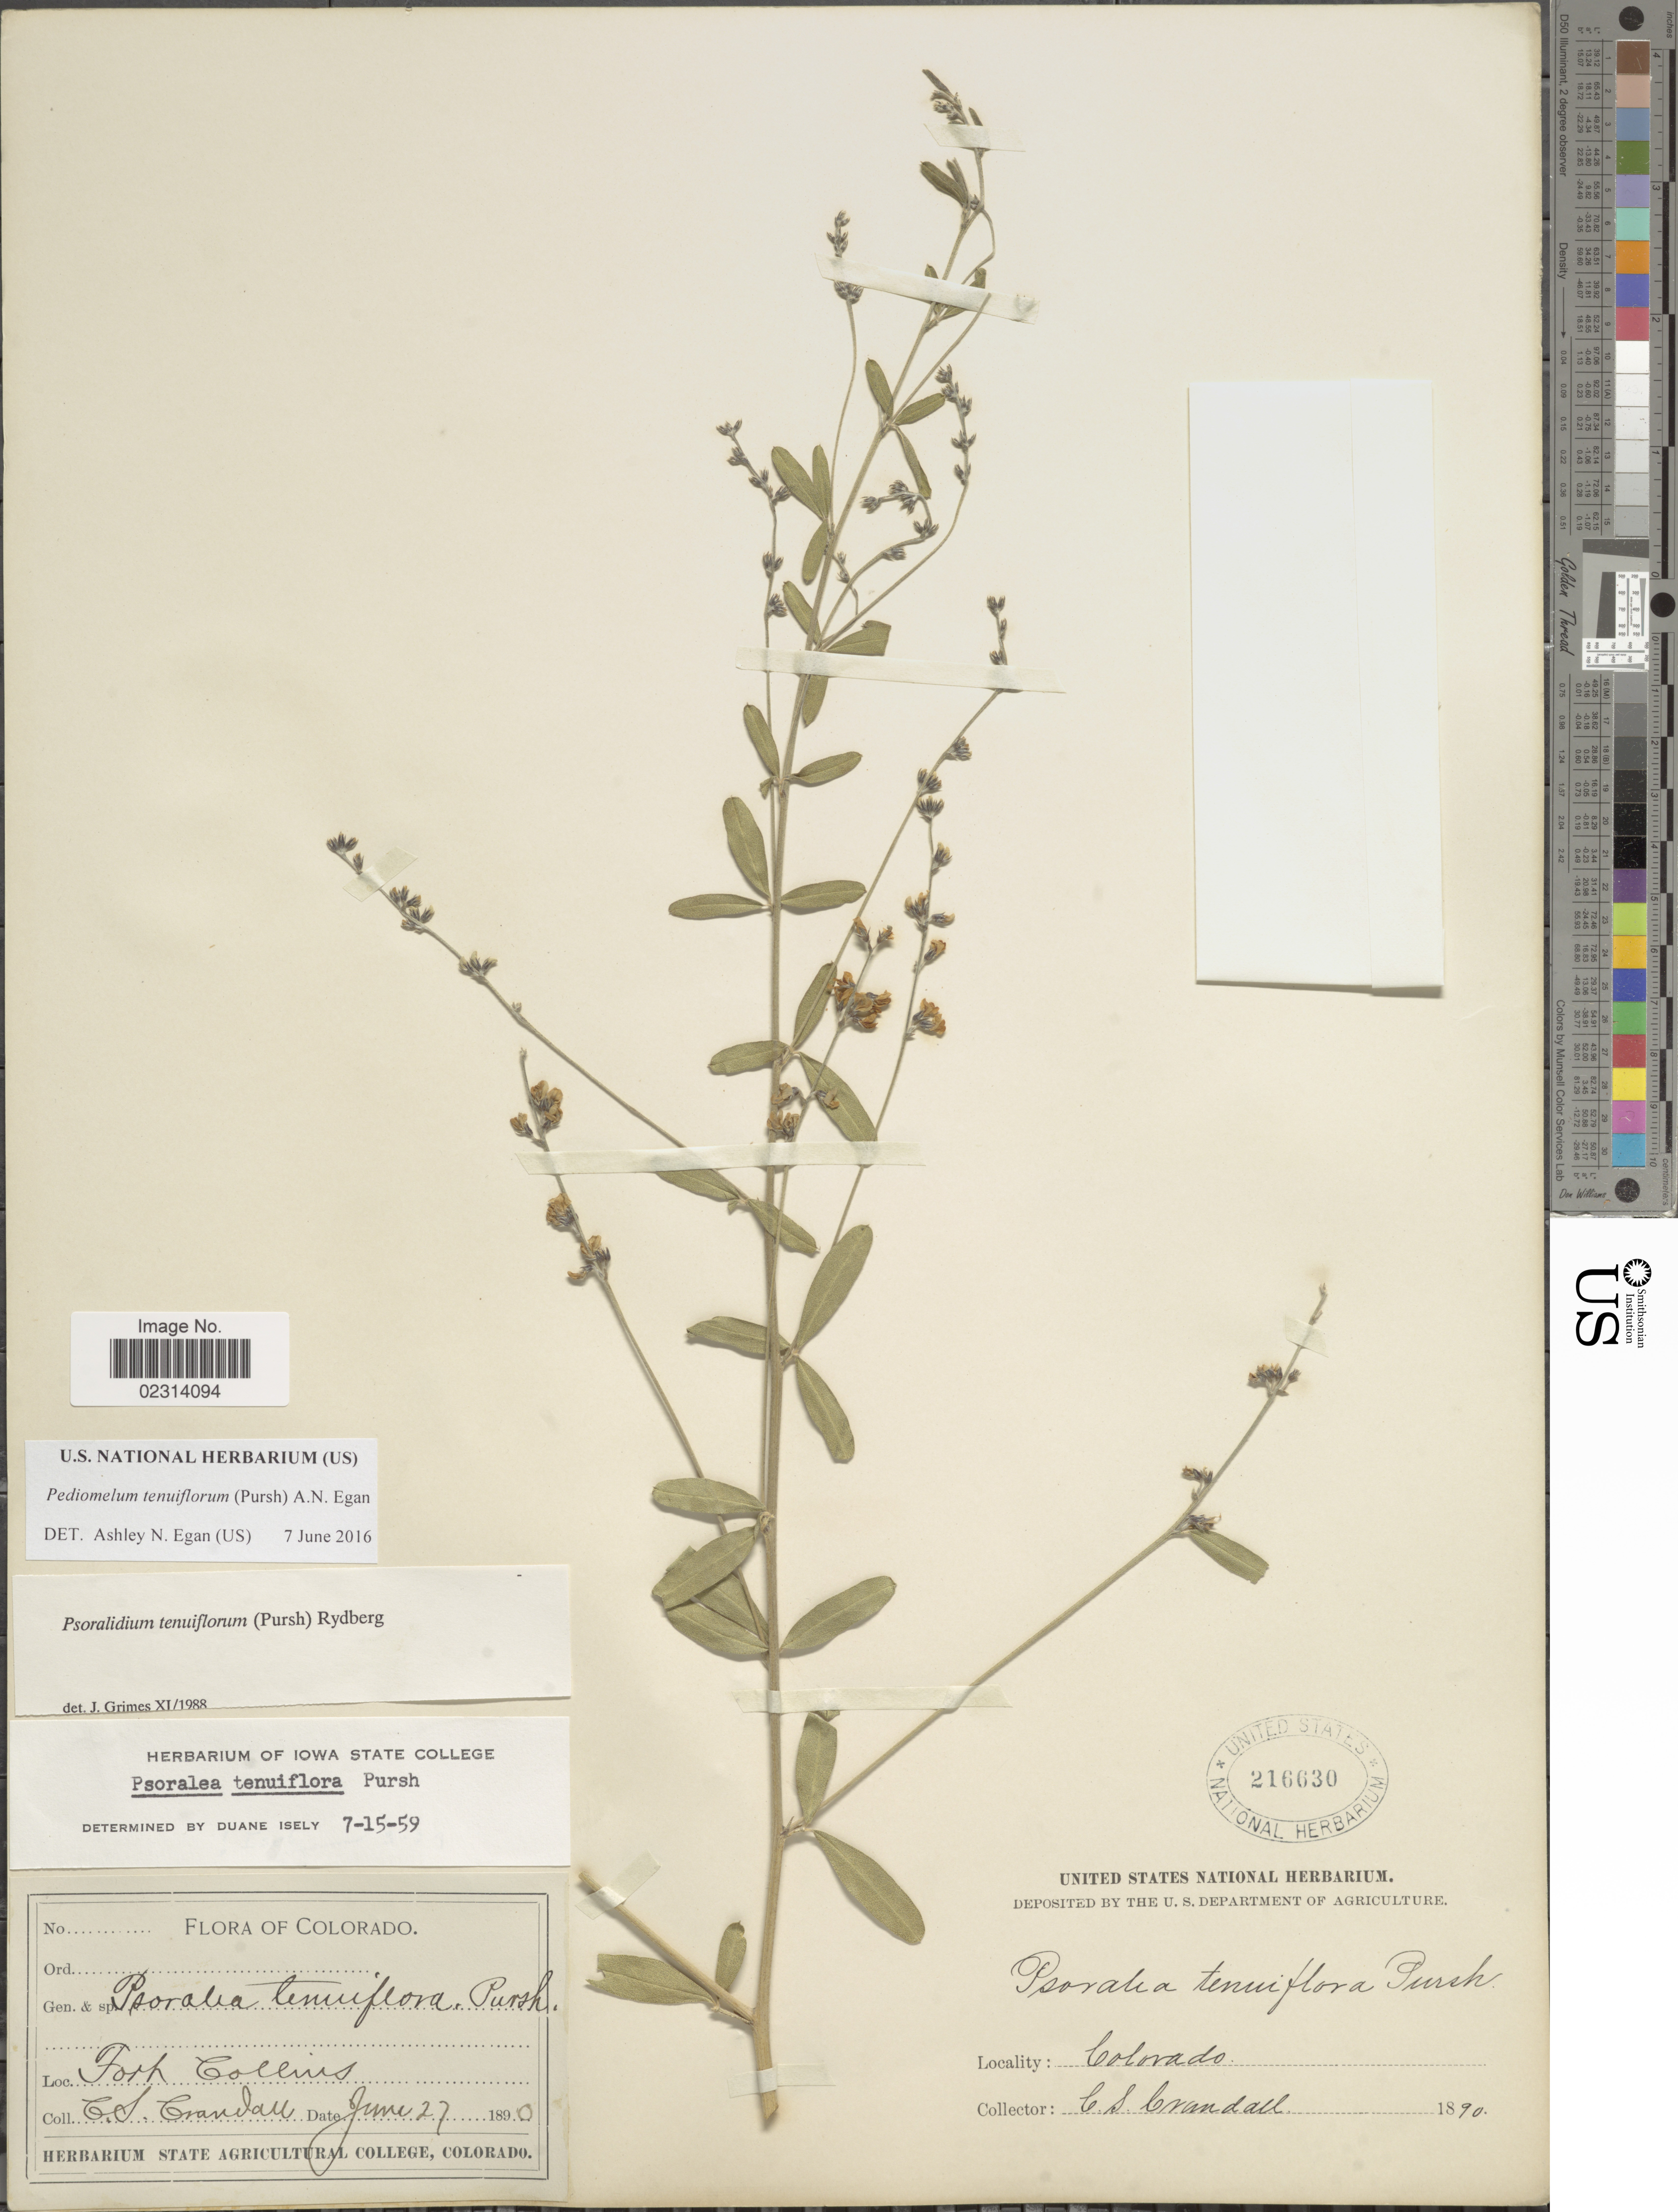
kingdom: Plantae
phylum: Tracheophyta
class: Magnoliopsida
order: Fabales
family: Fabaceae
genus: Psoralidium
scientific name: Psoralidium tenuiflorum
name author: (Pursh) Rydb.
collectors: C. Crandall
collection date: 1890-06-27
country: United States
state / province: Colorado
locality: Fork Collins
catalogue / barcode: US 216630